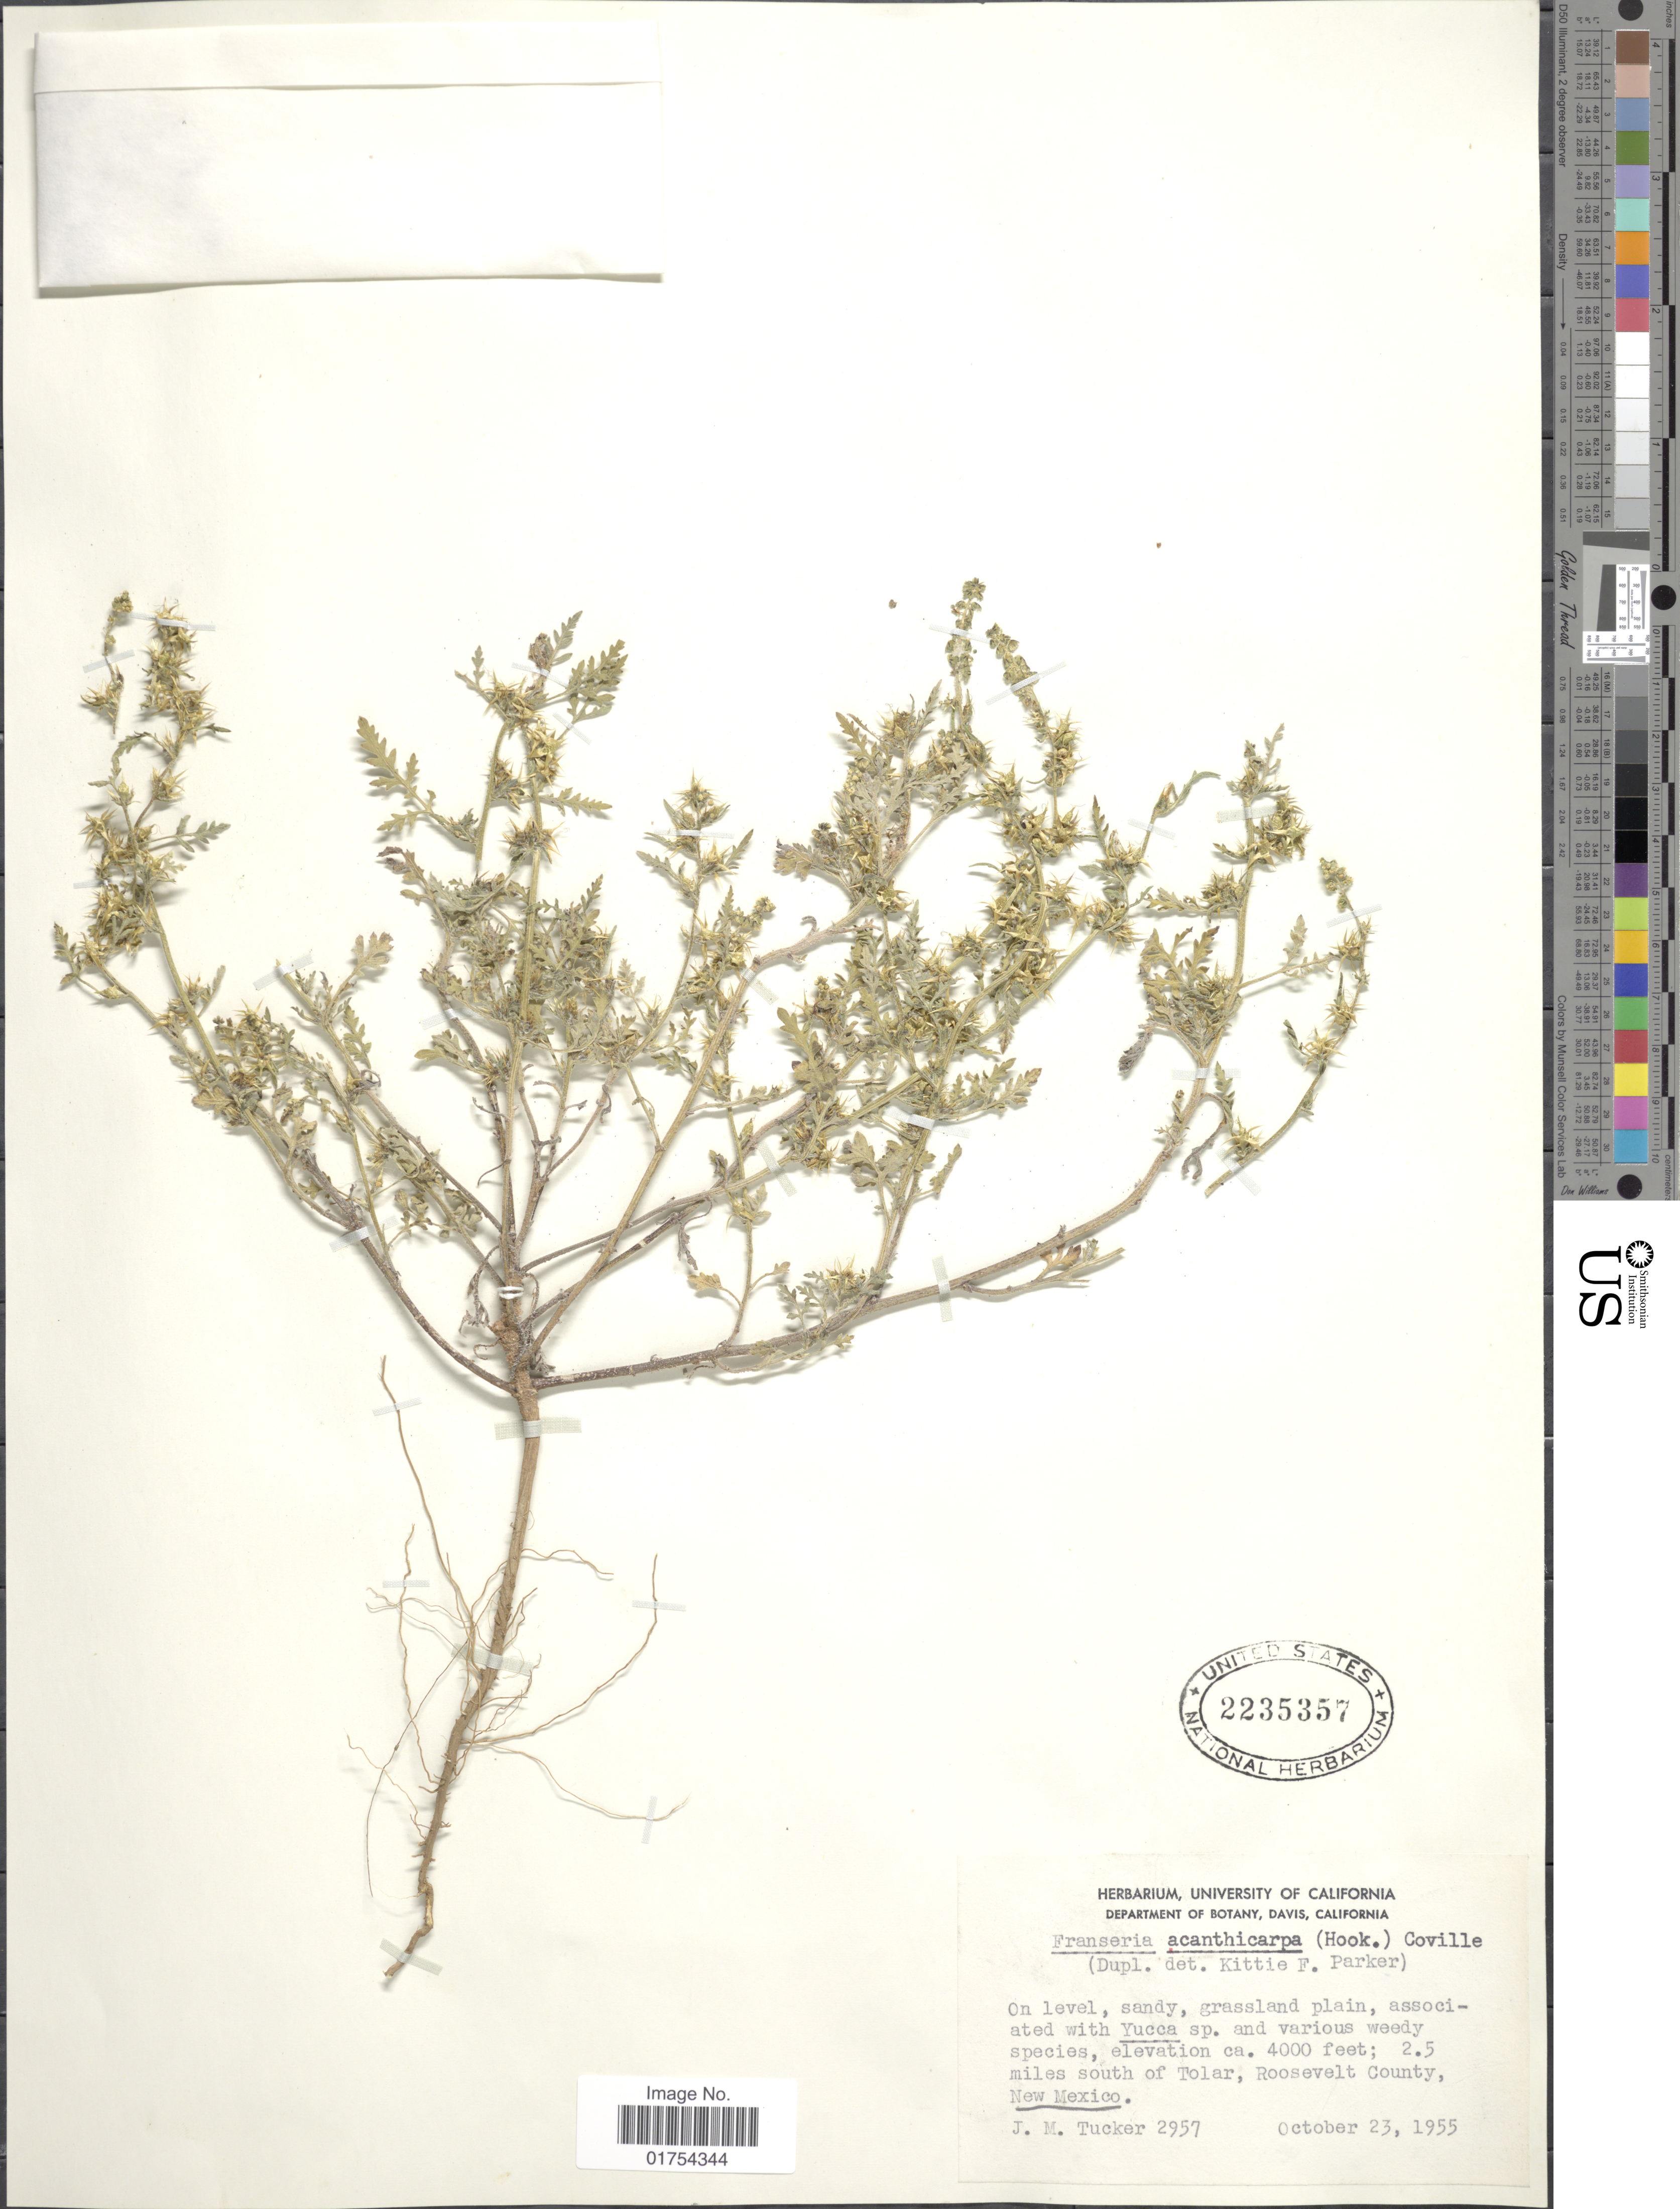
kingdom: Plantae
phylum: Tracheophyta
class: Magnoliopsida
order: Asterales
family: Asteraceae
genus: Franseria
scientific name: Franseria acanthicarpa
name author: Coville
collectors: J. M. Tucker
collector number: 2957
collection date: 1955-10-23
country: United States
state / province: New Mexico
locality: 2.5 miles south of Tolar, Roosevelt County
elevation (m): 1219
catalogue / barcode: US 2235357